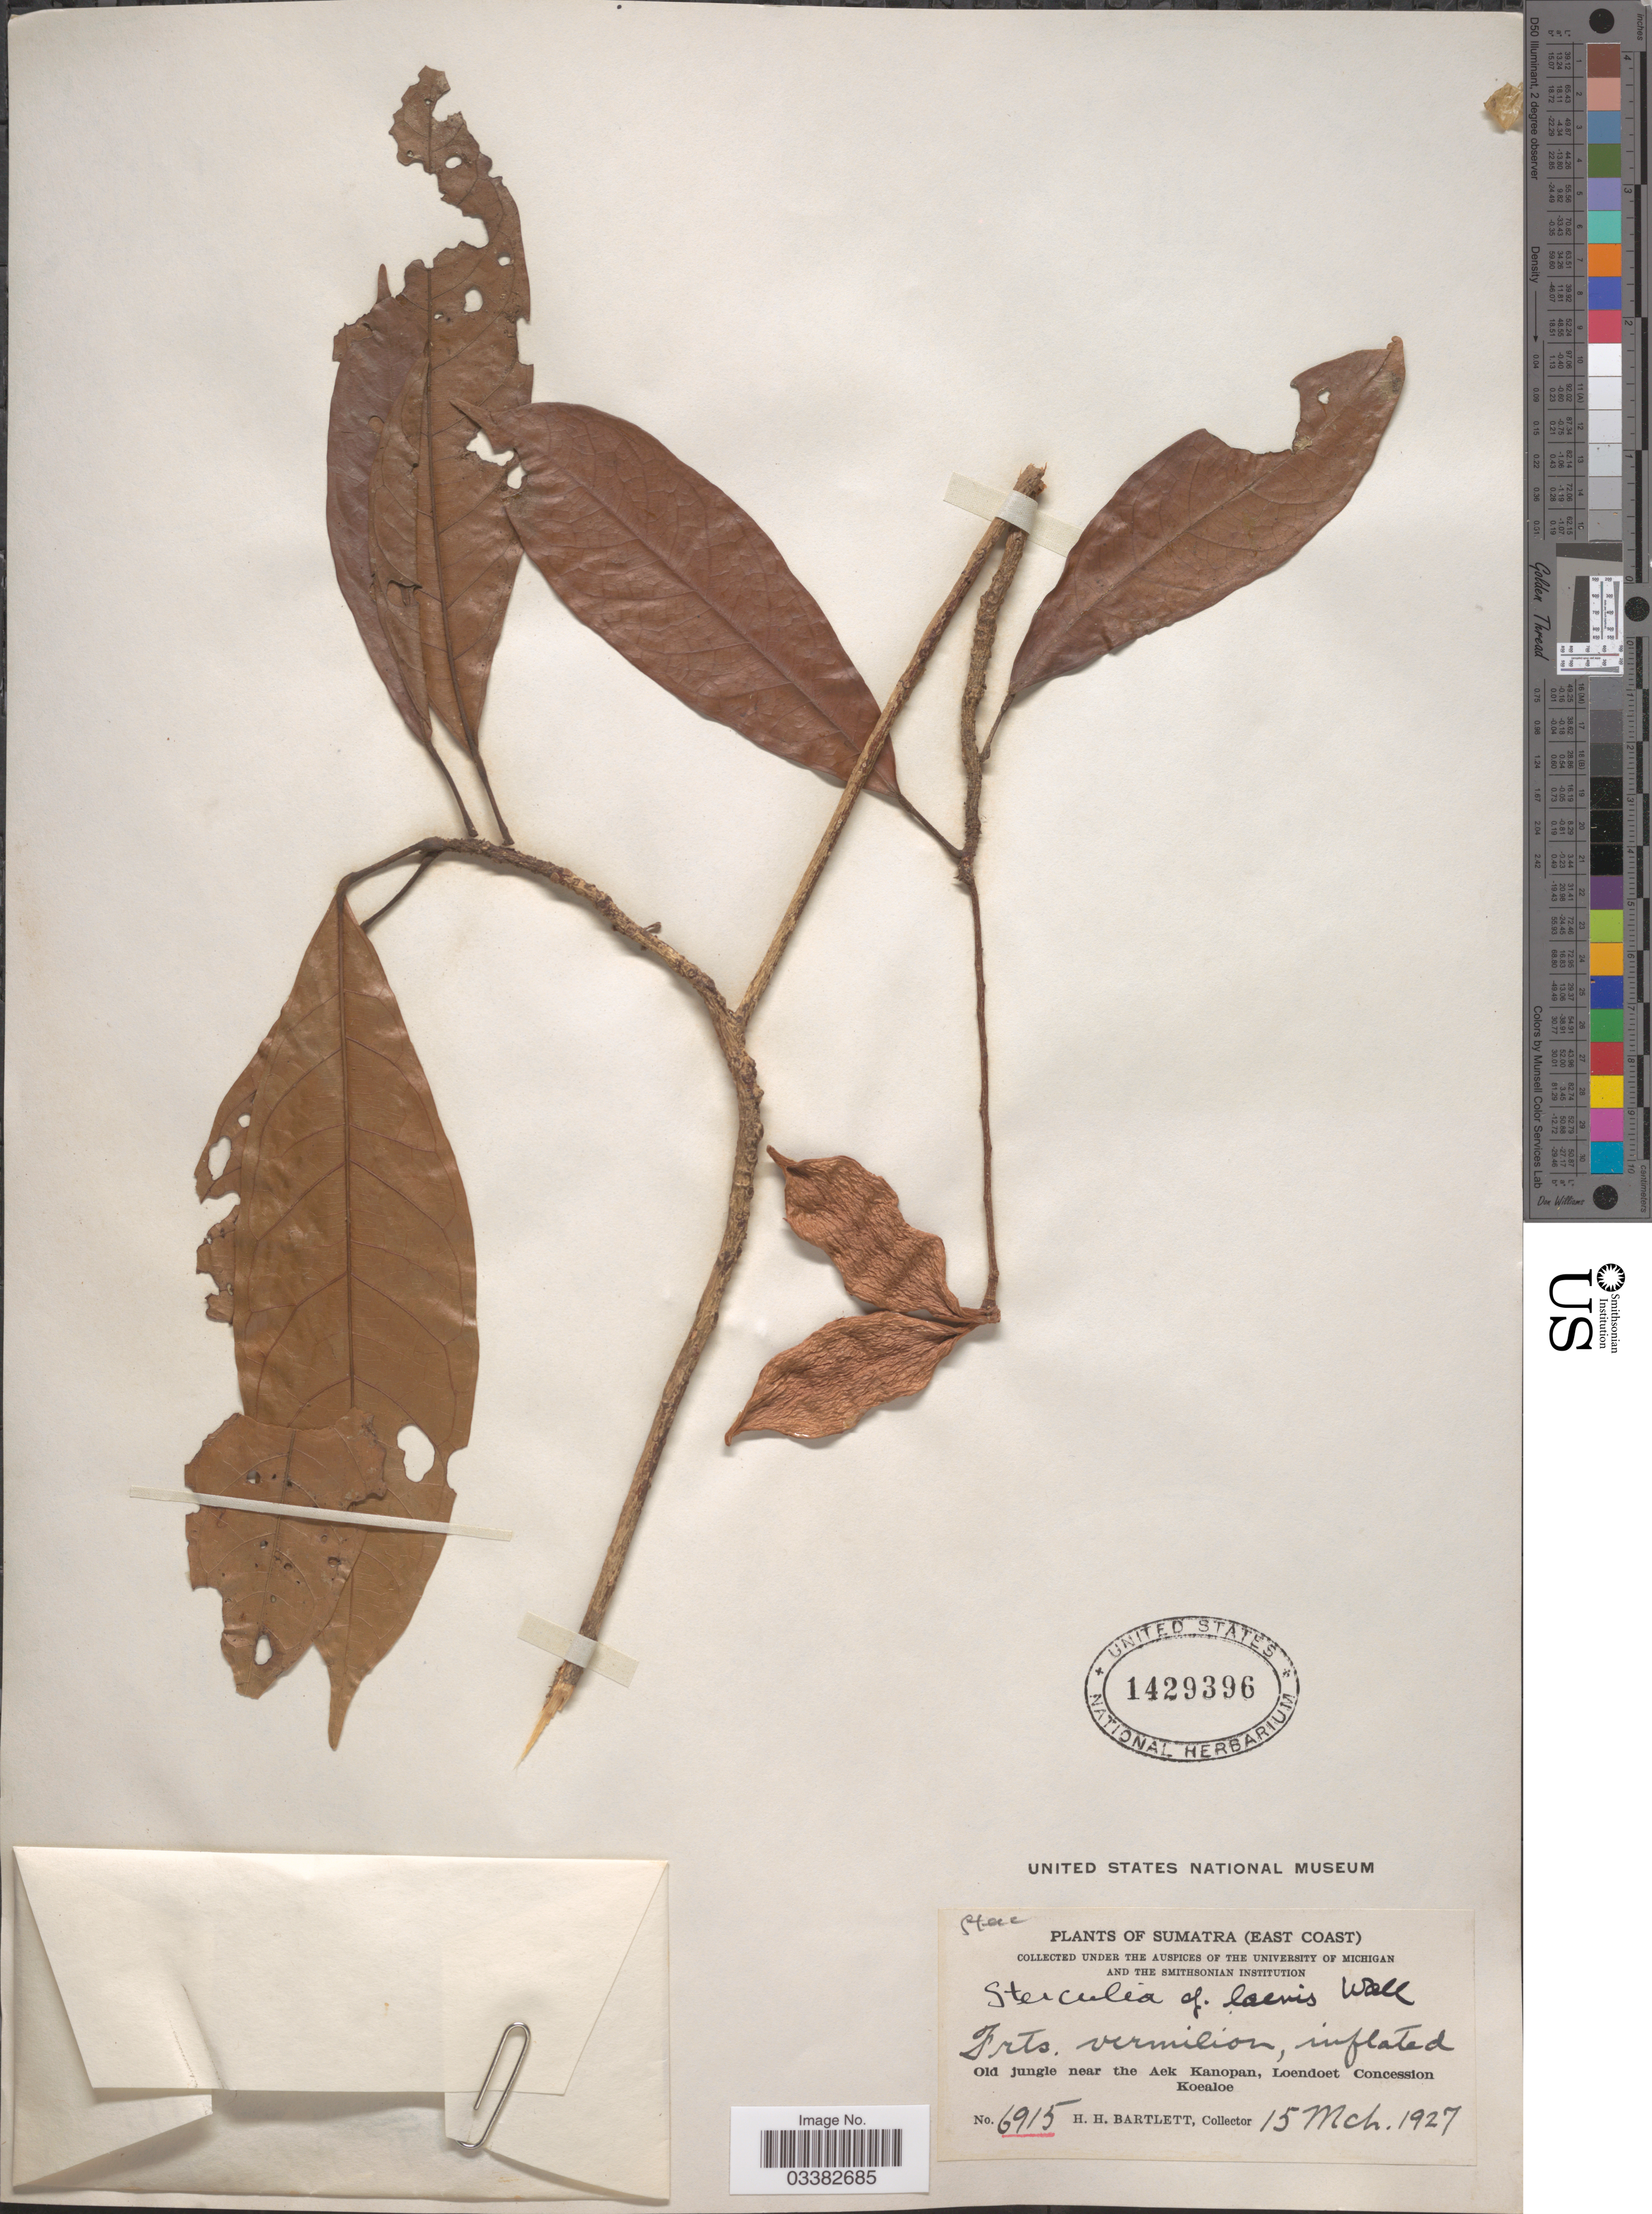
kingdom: Plantae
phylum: Tracheophyta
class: Magnoliopsida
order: Malvales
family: Malvaceae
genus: Sterculia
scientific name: Sterculia laevis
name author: Wall.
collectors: H. H. Bartlett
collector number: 6915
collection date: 1927-03-15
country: Indonesia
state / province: Sumatra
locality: Sumatra (East Coast). Old jungle near the Aek Kanopan, Loendoet Concession Koealoe.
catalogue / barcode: US 1429396